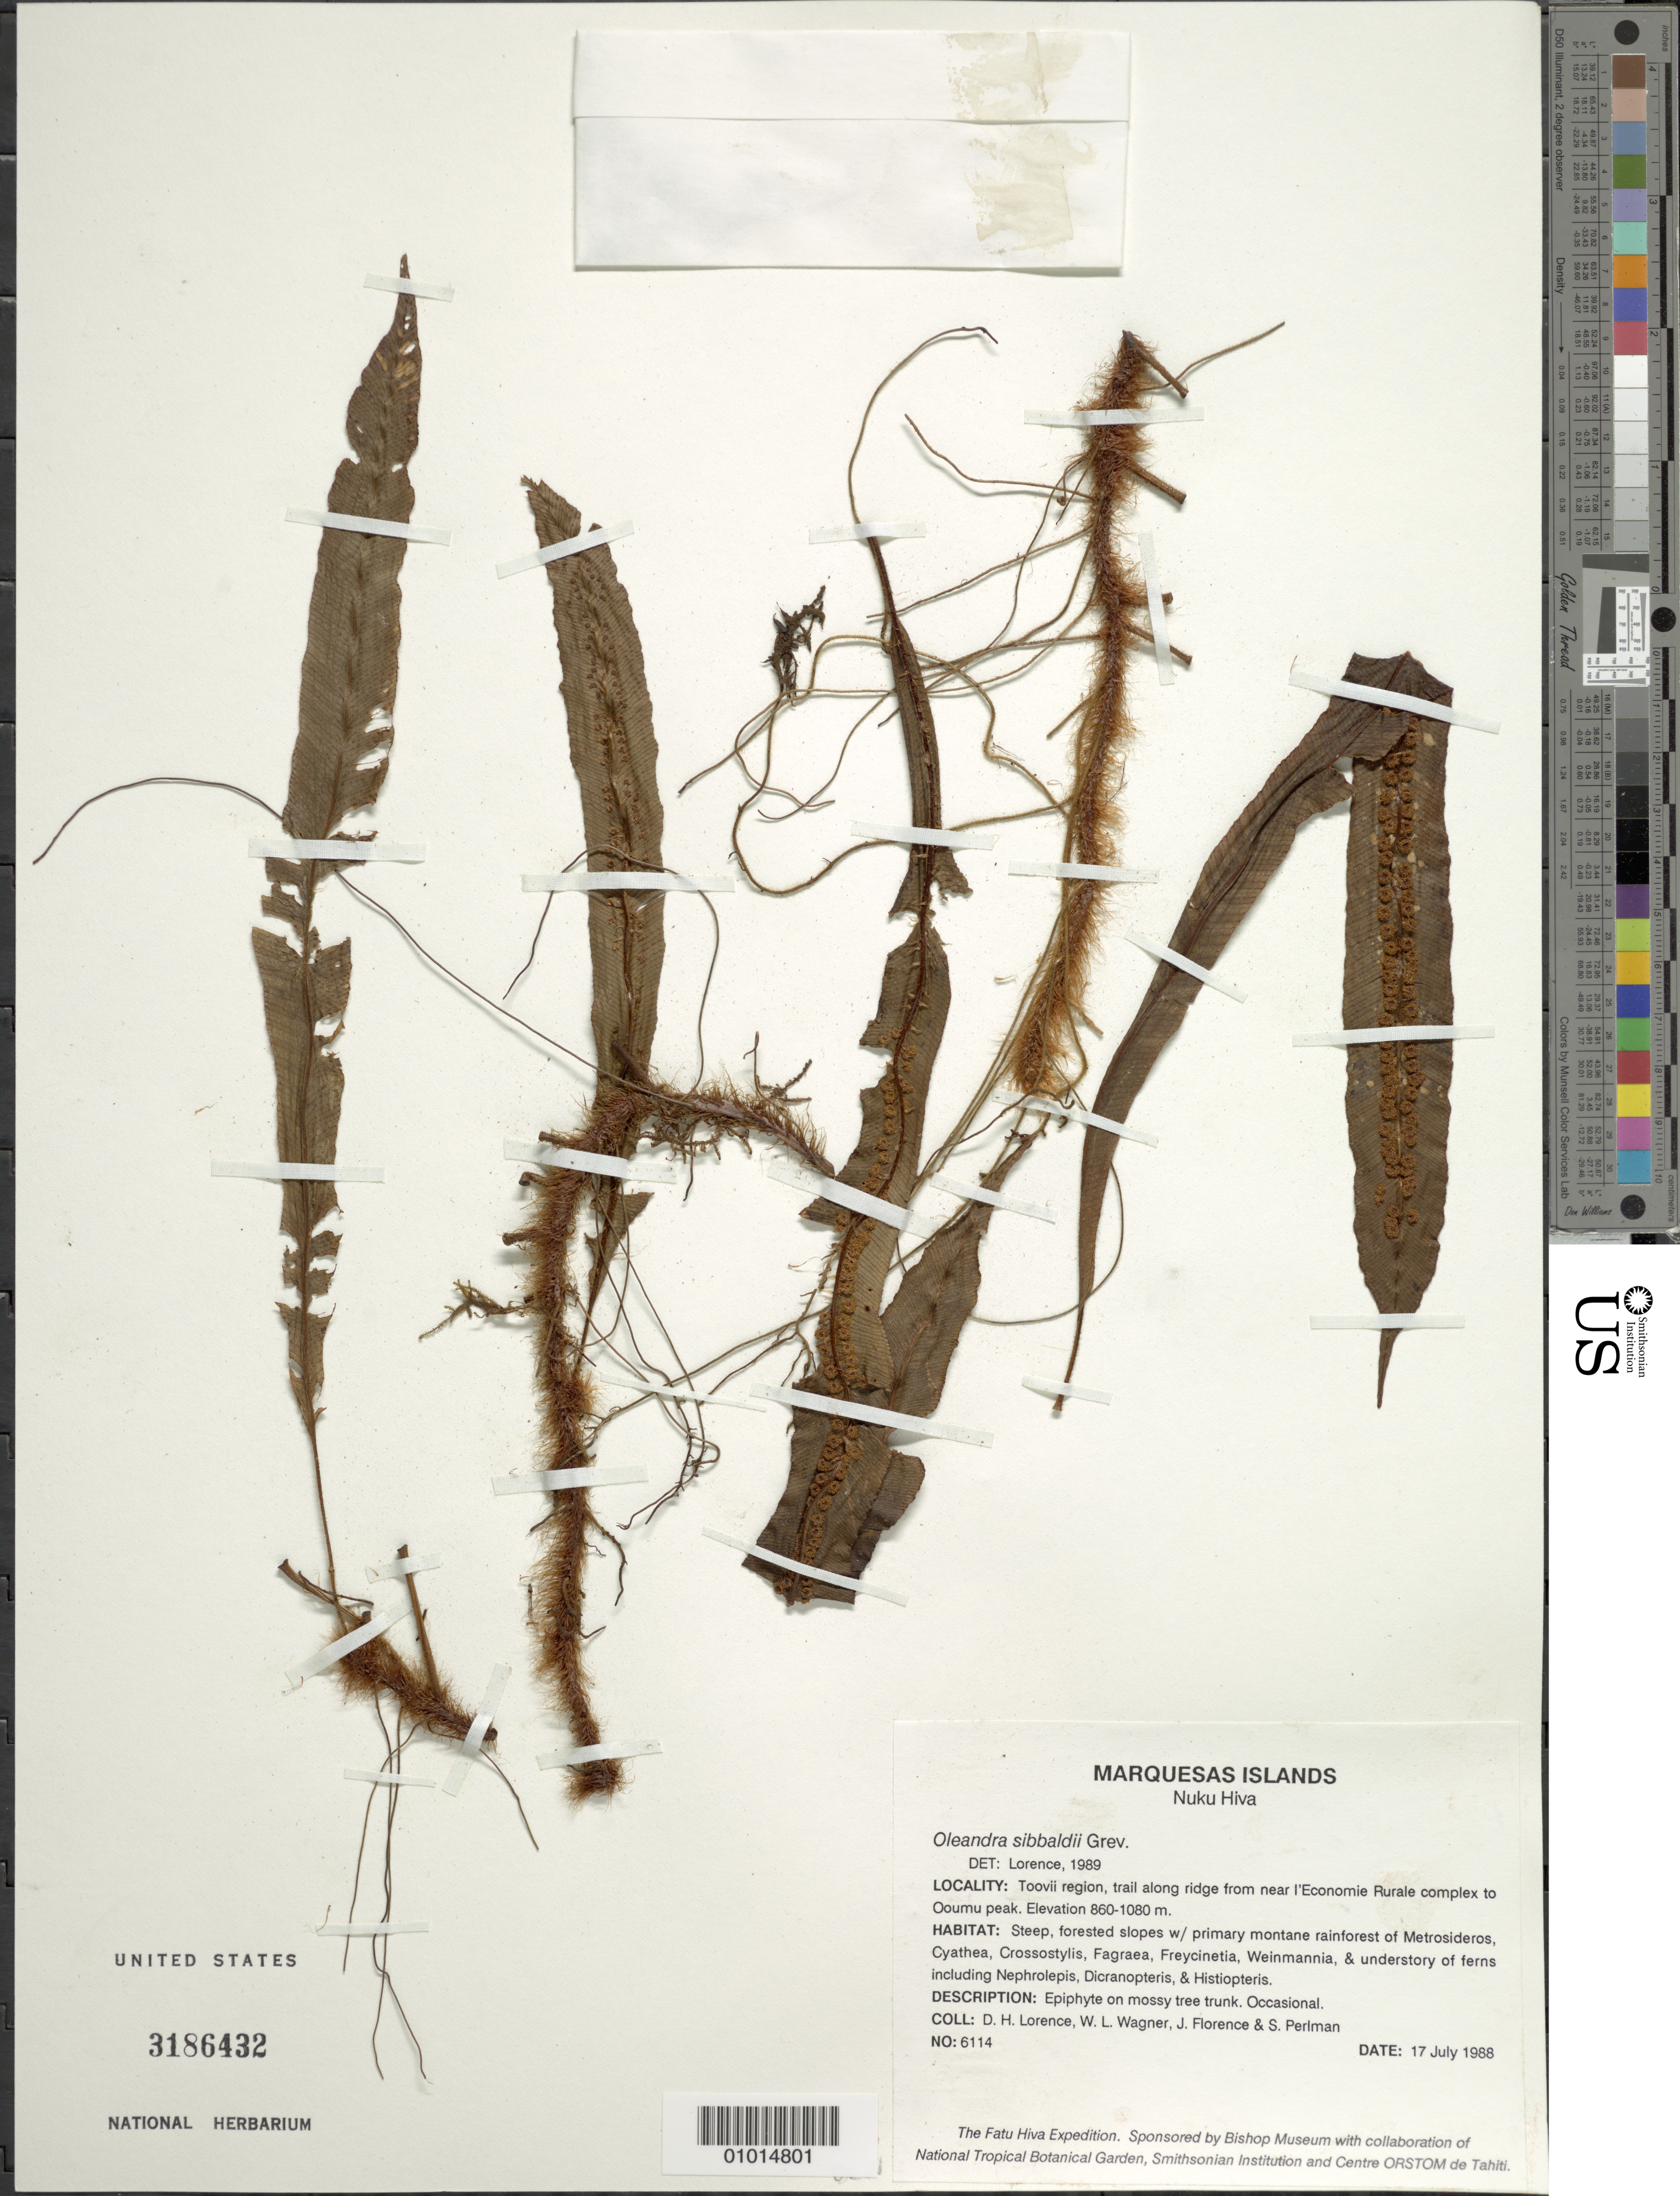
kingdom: Plantae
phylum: Tracheophyta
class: Polypodiopsida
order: Polypodiales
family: Oleandraceae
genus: Oleandra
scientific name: Oleandra sibbaldii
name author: Grev.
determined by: Lorence, David H., (PTBG), National Tropical Botanical Garden (UNITED STATES)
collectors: D. Lorence, W. L. Wagner, J. Florence & S. P. Perlman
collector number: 6114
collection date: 1988-07-17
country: French Polynesia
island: Nuku Hiva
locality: Toovii region, trail along ridge from near l'Economie Rurale complex to Ooumu peak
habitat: Steep, forested slopes w/ primary montane rainforest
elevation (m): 860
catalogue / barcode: US 3186432